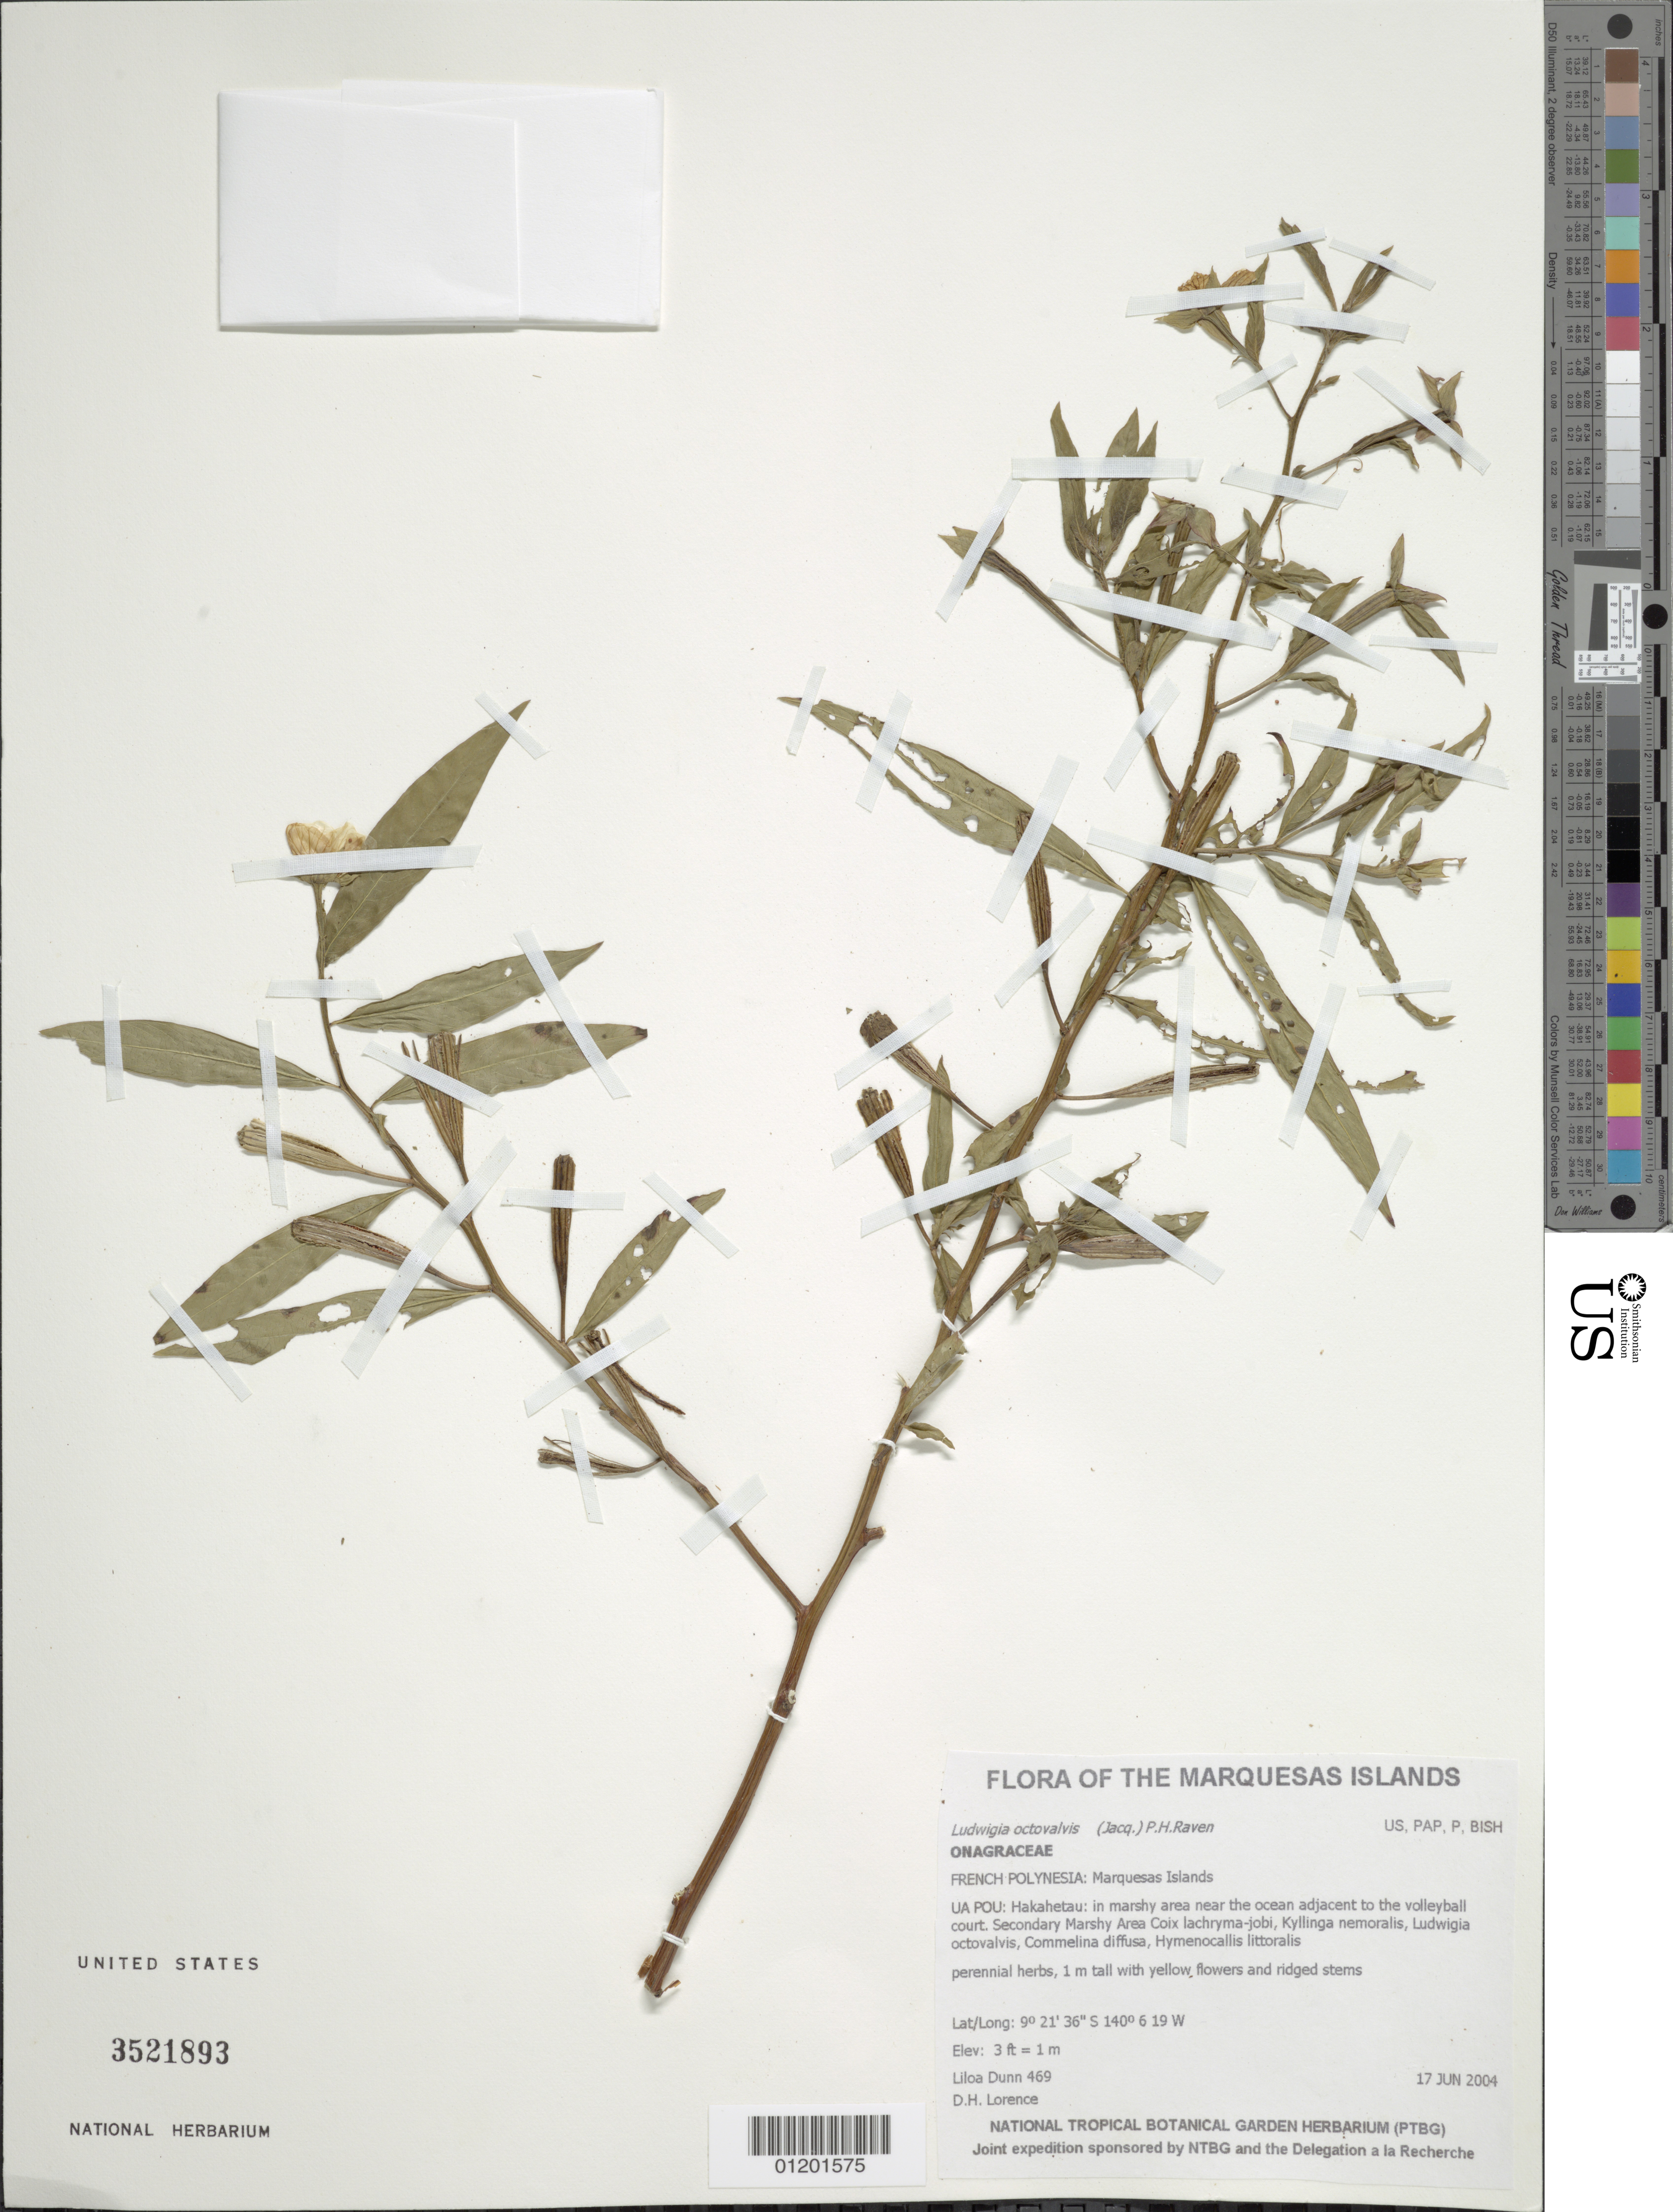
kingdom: Plantae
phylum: Tracheophyta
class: Magnoliopsida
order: Myrtales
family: Onagraceae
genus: Ludwigia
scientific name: Ludwigia octovalvis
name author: (Jacq.) P.H. Raven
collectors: L. Dunn & D. Lorence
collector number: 469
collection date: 2004-06-17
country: French Polynesia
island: Ua Pou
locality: Hakahetau: in marshy area near the ocean adjacent to the volleyball court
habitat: Secondary marshy area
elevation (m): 1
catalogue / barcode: US 3521893